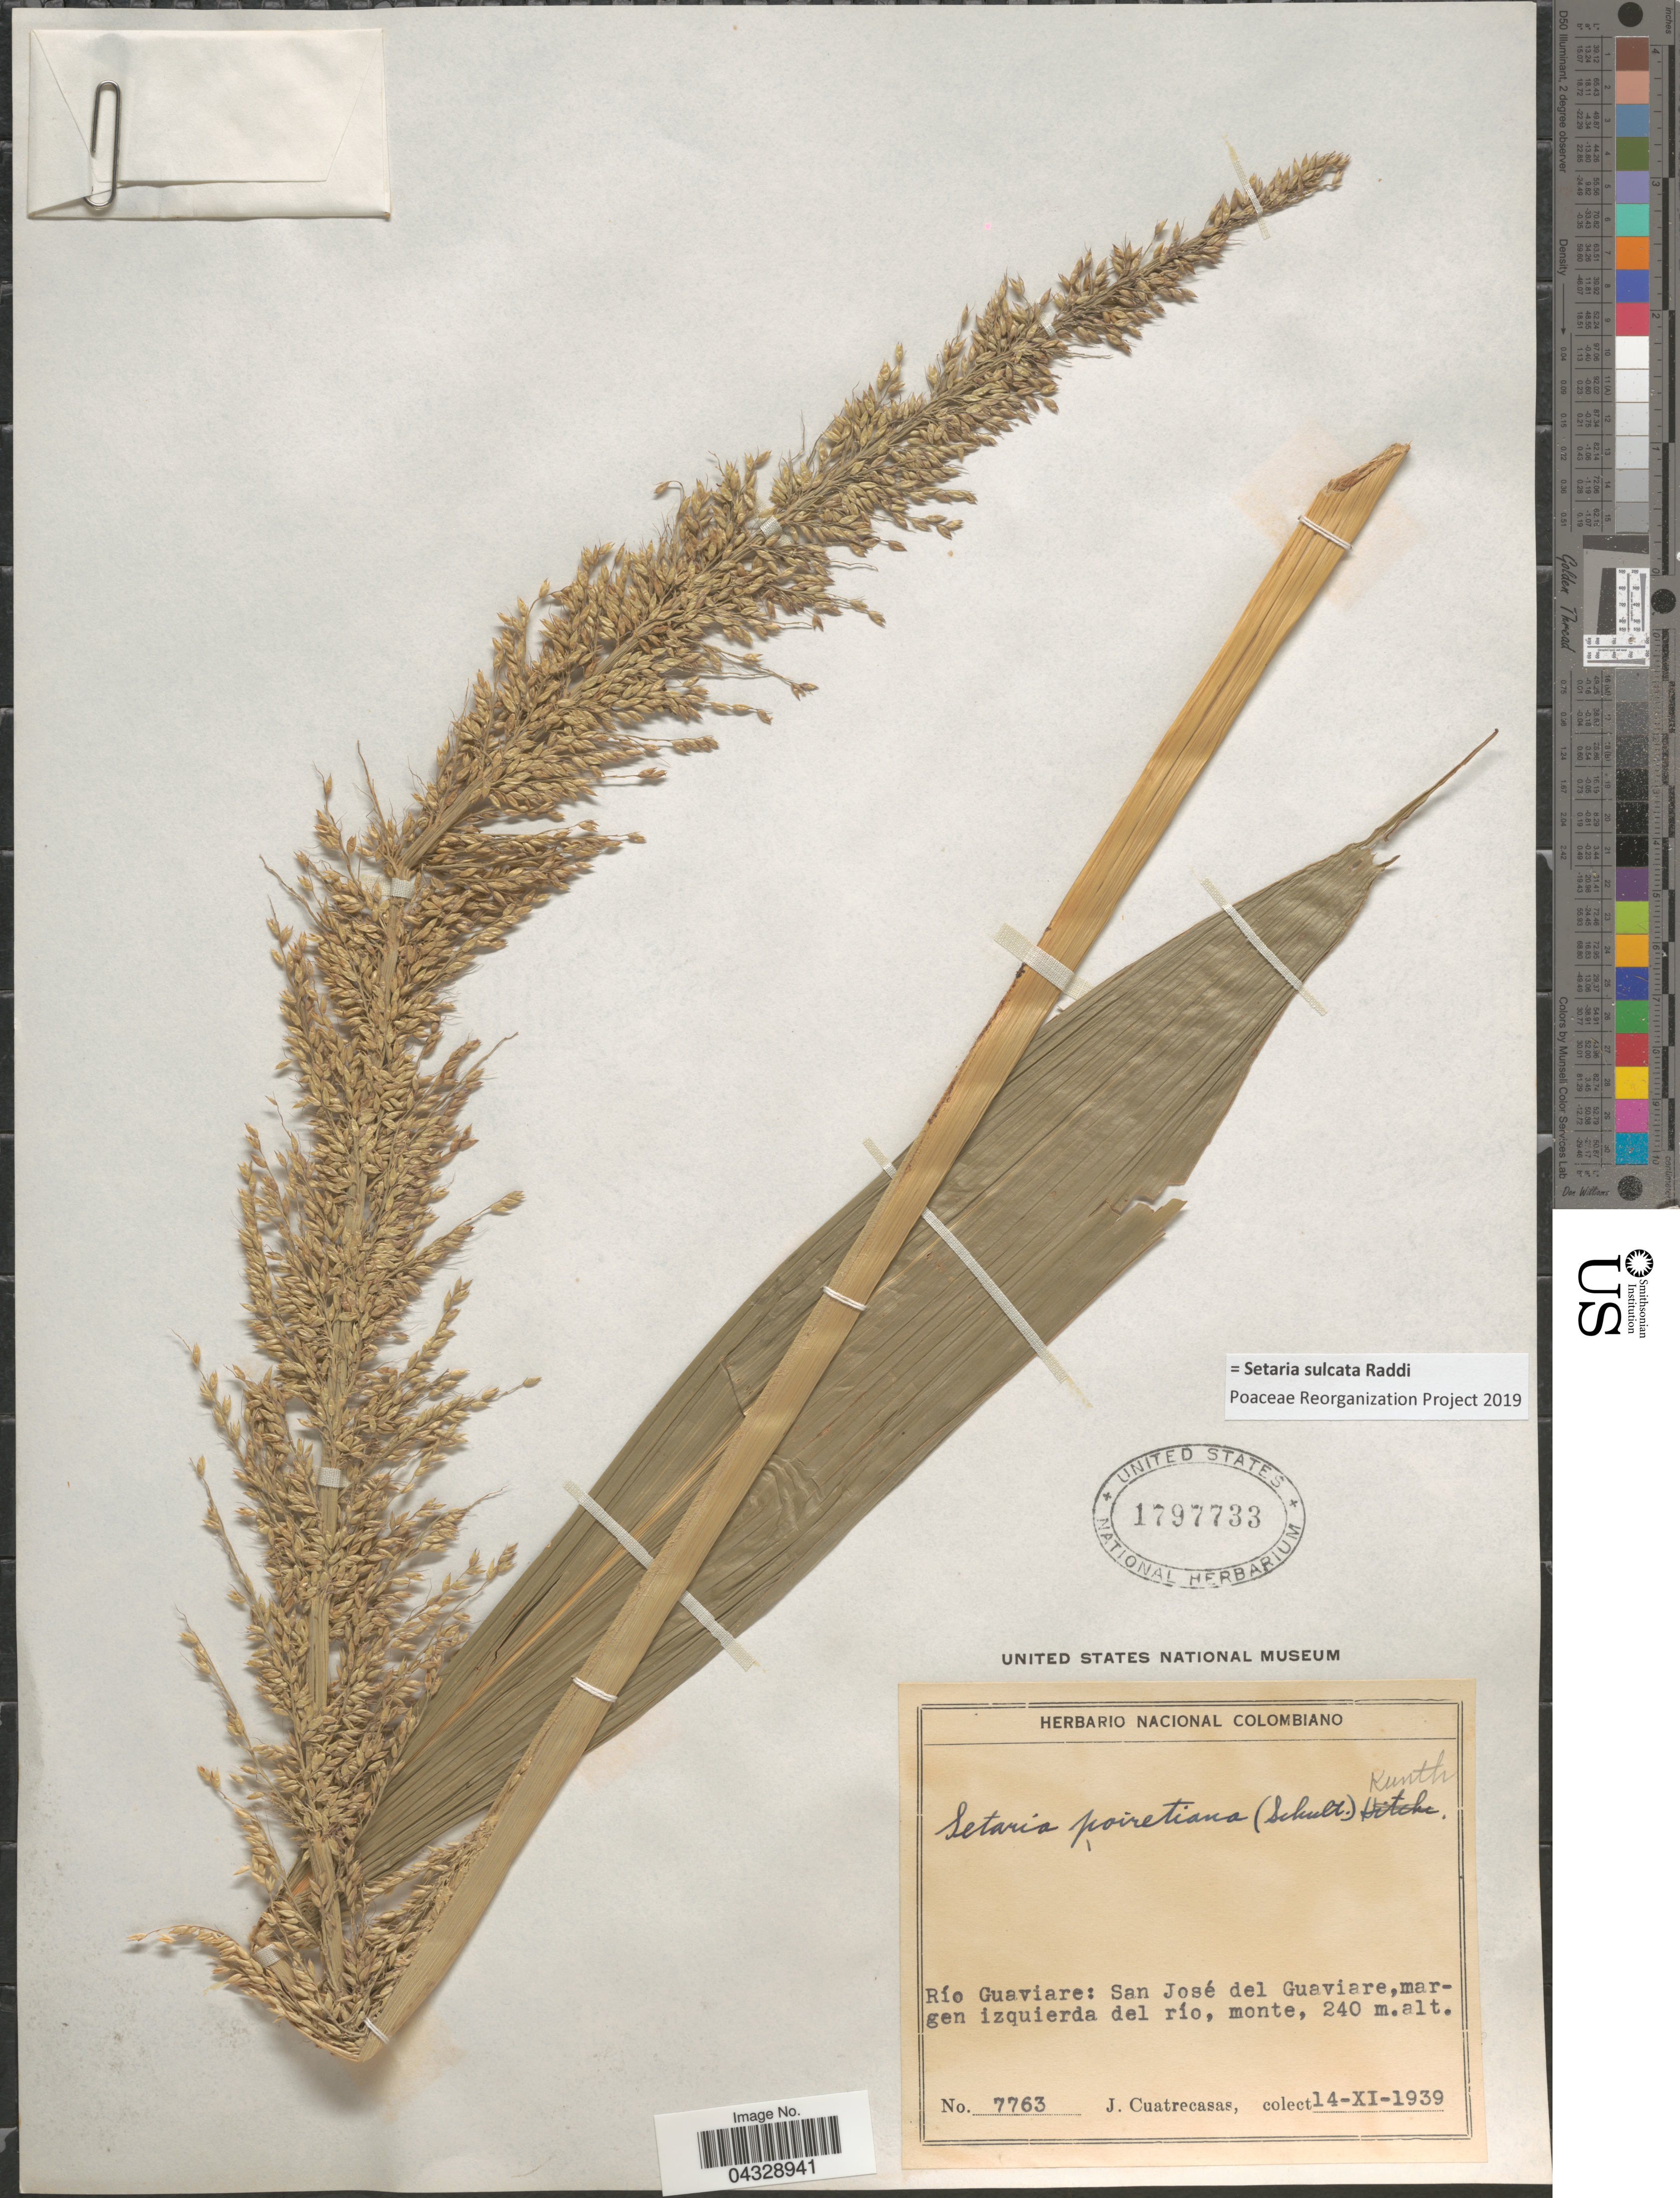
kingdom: Plantae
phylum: Tracheophyta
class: Liliopsida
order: Poales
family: Poaceae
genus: Setaria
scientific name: Setaria sulcata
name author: Raddi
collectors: J. Cuatrecasas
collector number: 7763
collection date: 1939-11-14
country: Colombia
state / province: Guaviare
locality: Río Guaviare: San José del Guaviare, margen izquierda del río, monte.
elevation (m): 240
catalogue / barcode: US 1797733